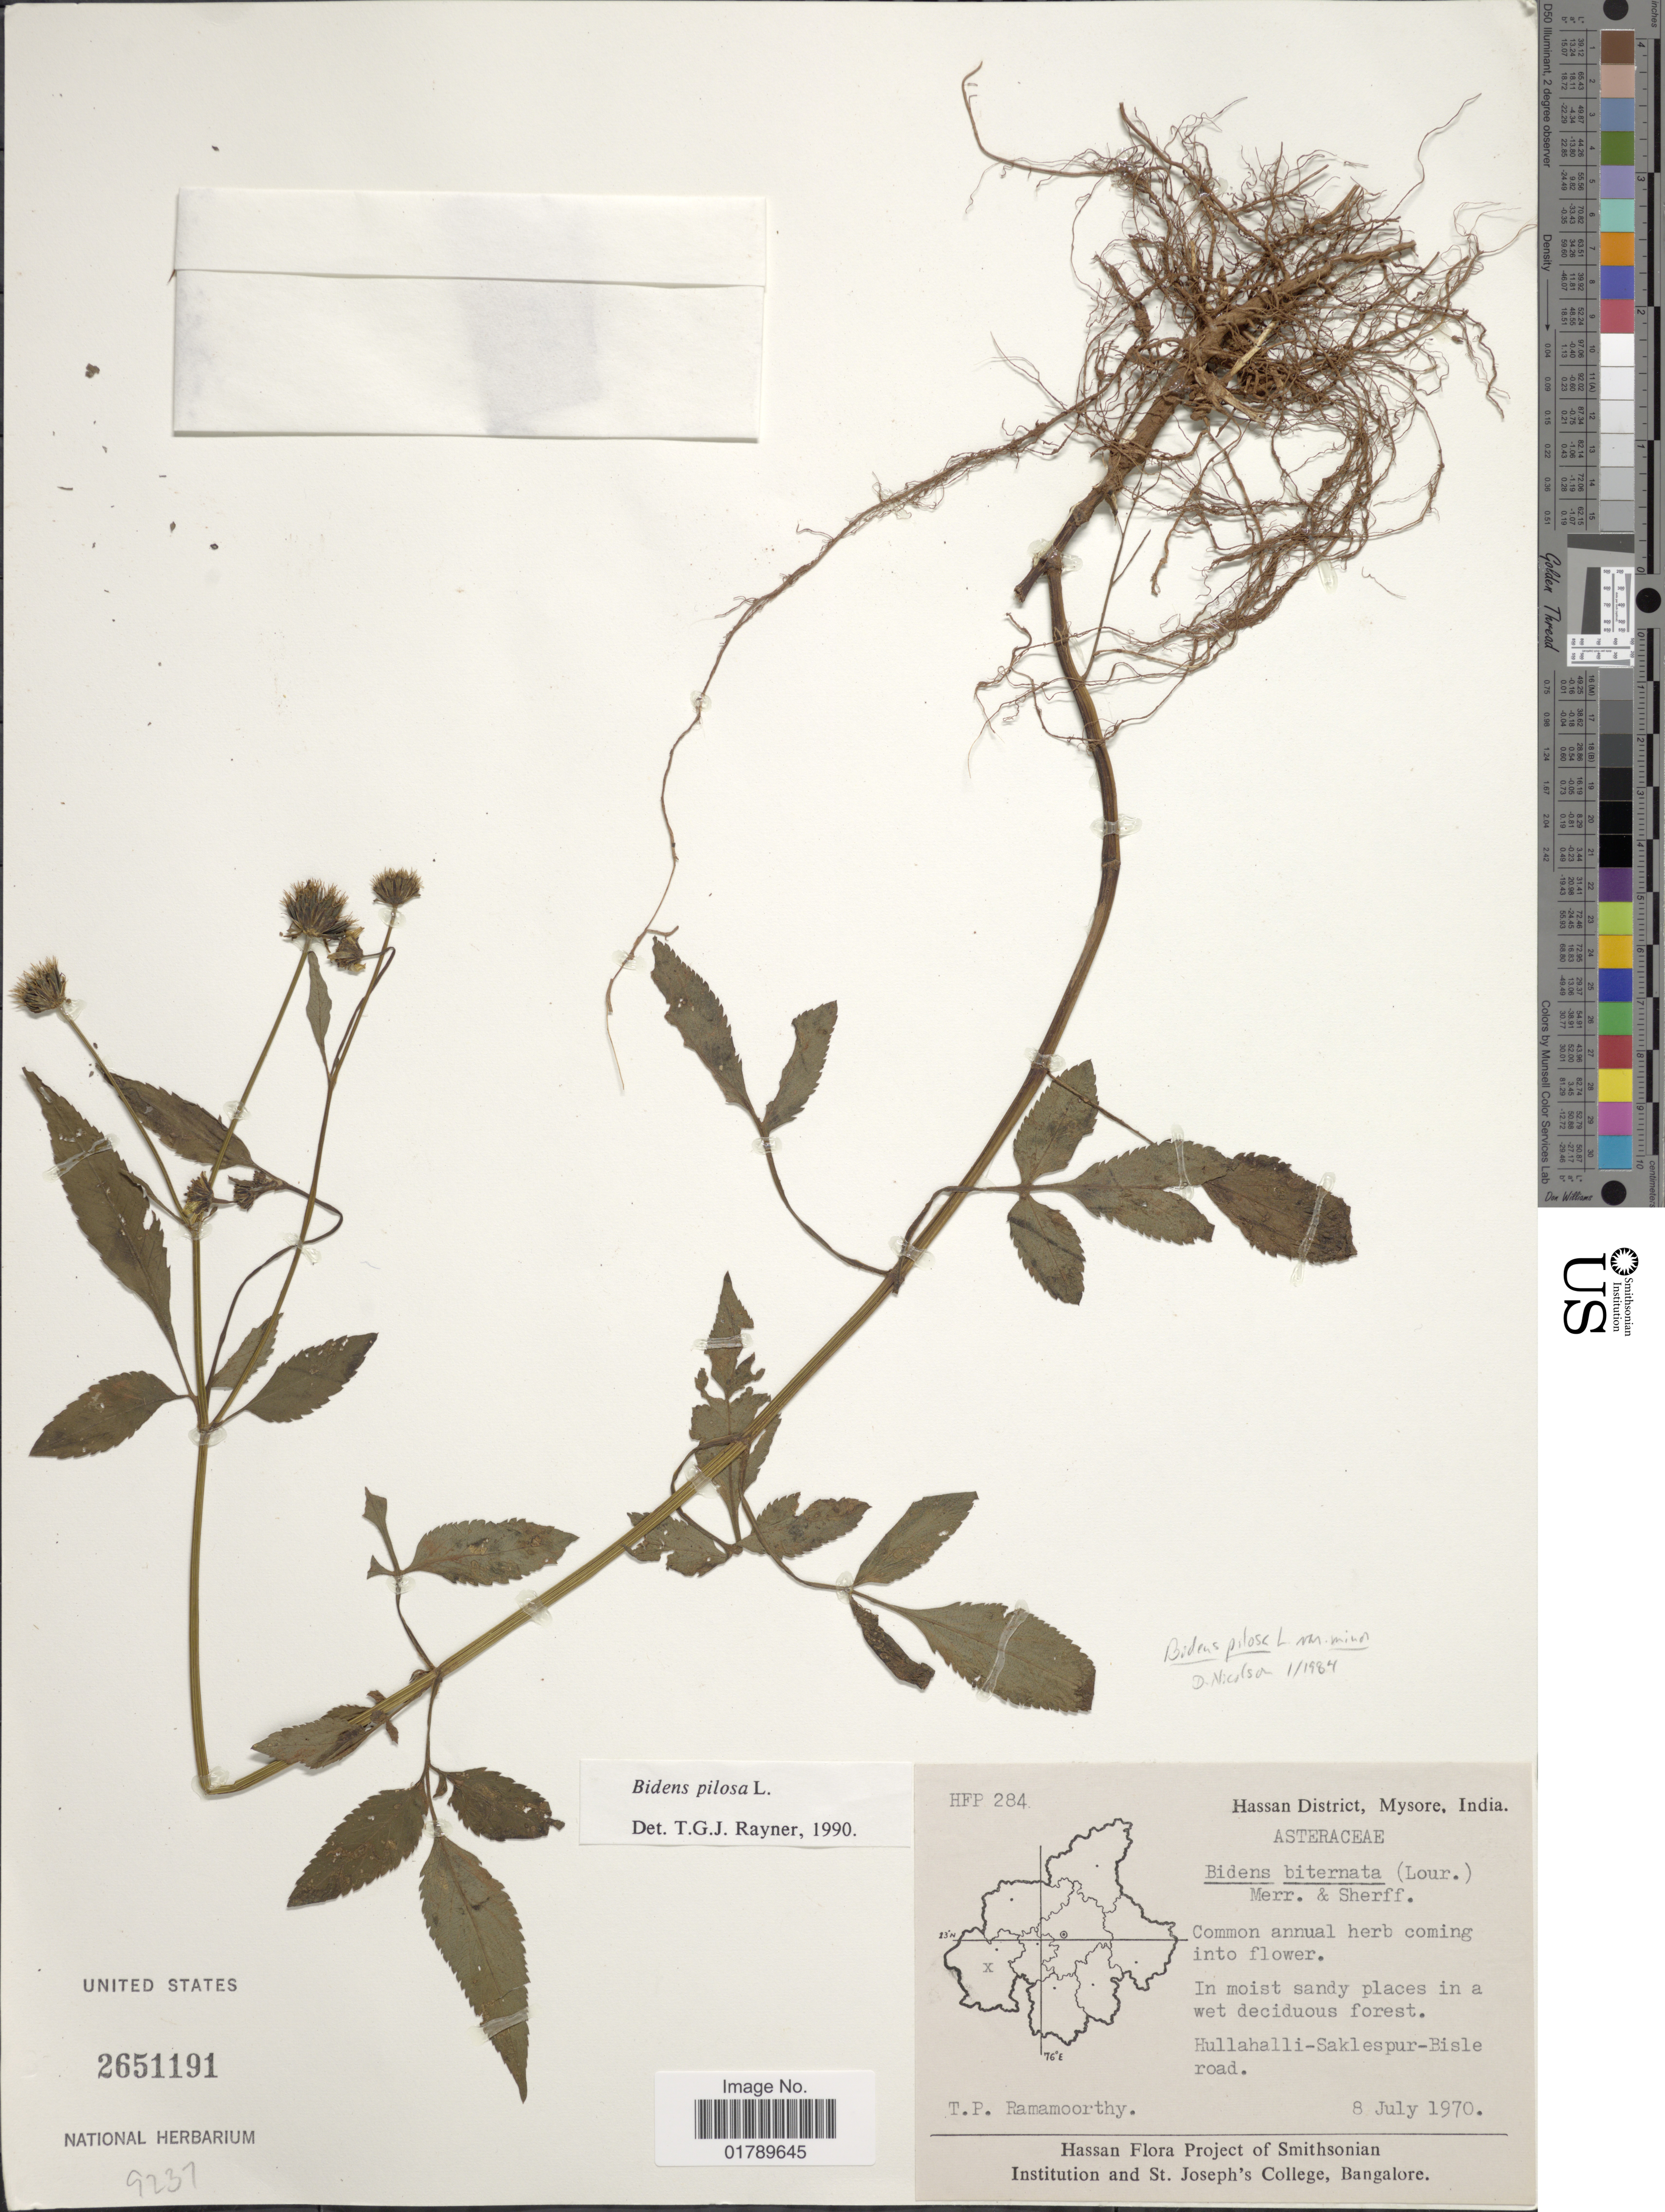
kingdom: Plantae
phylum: Tracheophyta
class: Magnoliopsida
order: Asterales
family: Asteraceae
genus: Bidens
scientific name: Bidens pilosa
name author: L.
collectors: T. P. Ramamoorthy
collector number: HFP284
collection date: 1970-07-08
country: India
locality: Hassan District, Mysore, India. Hullahalli-Saklespur-Bisle road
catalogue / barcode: US 2651191